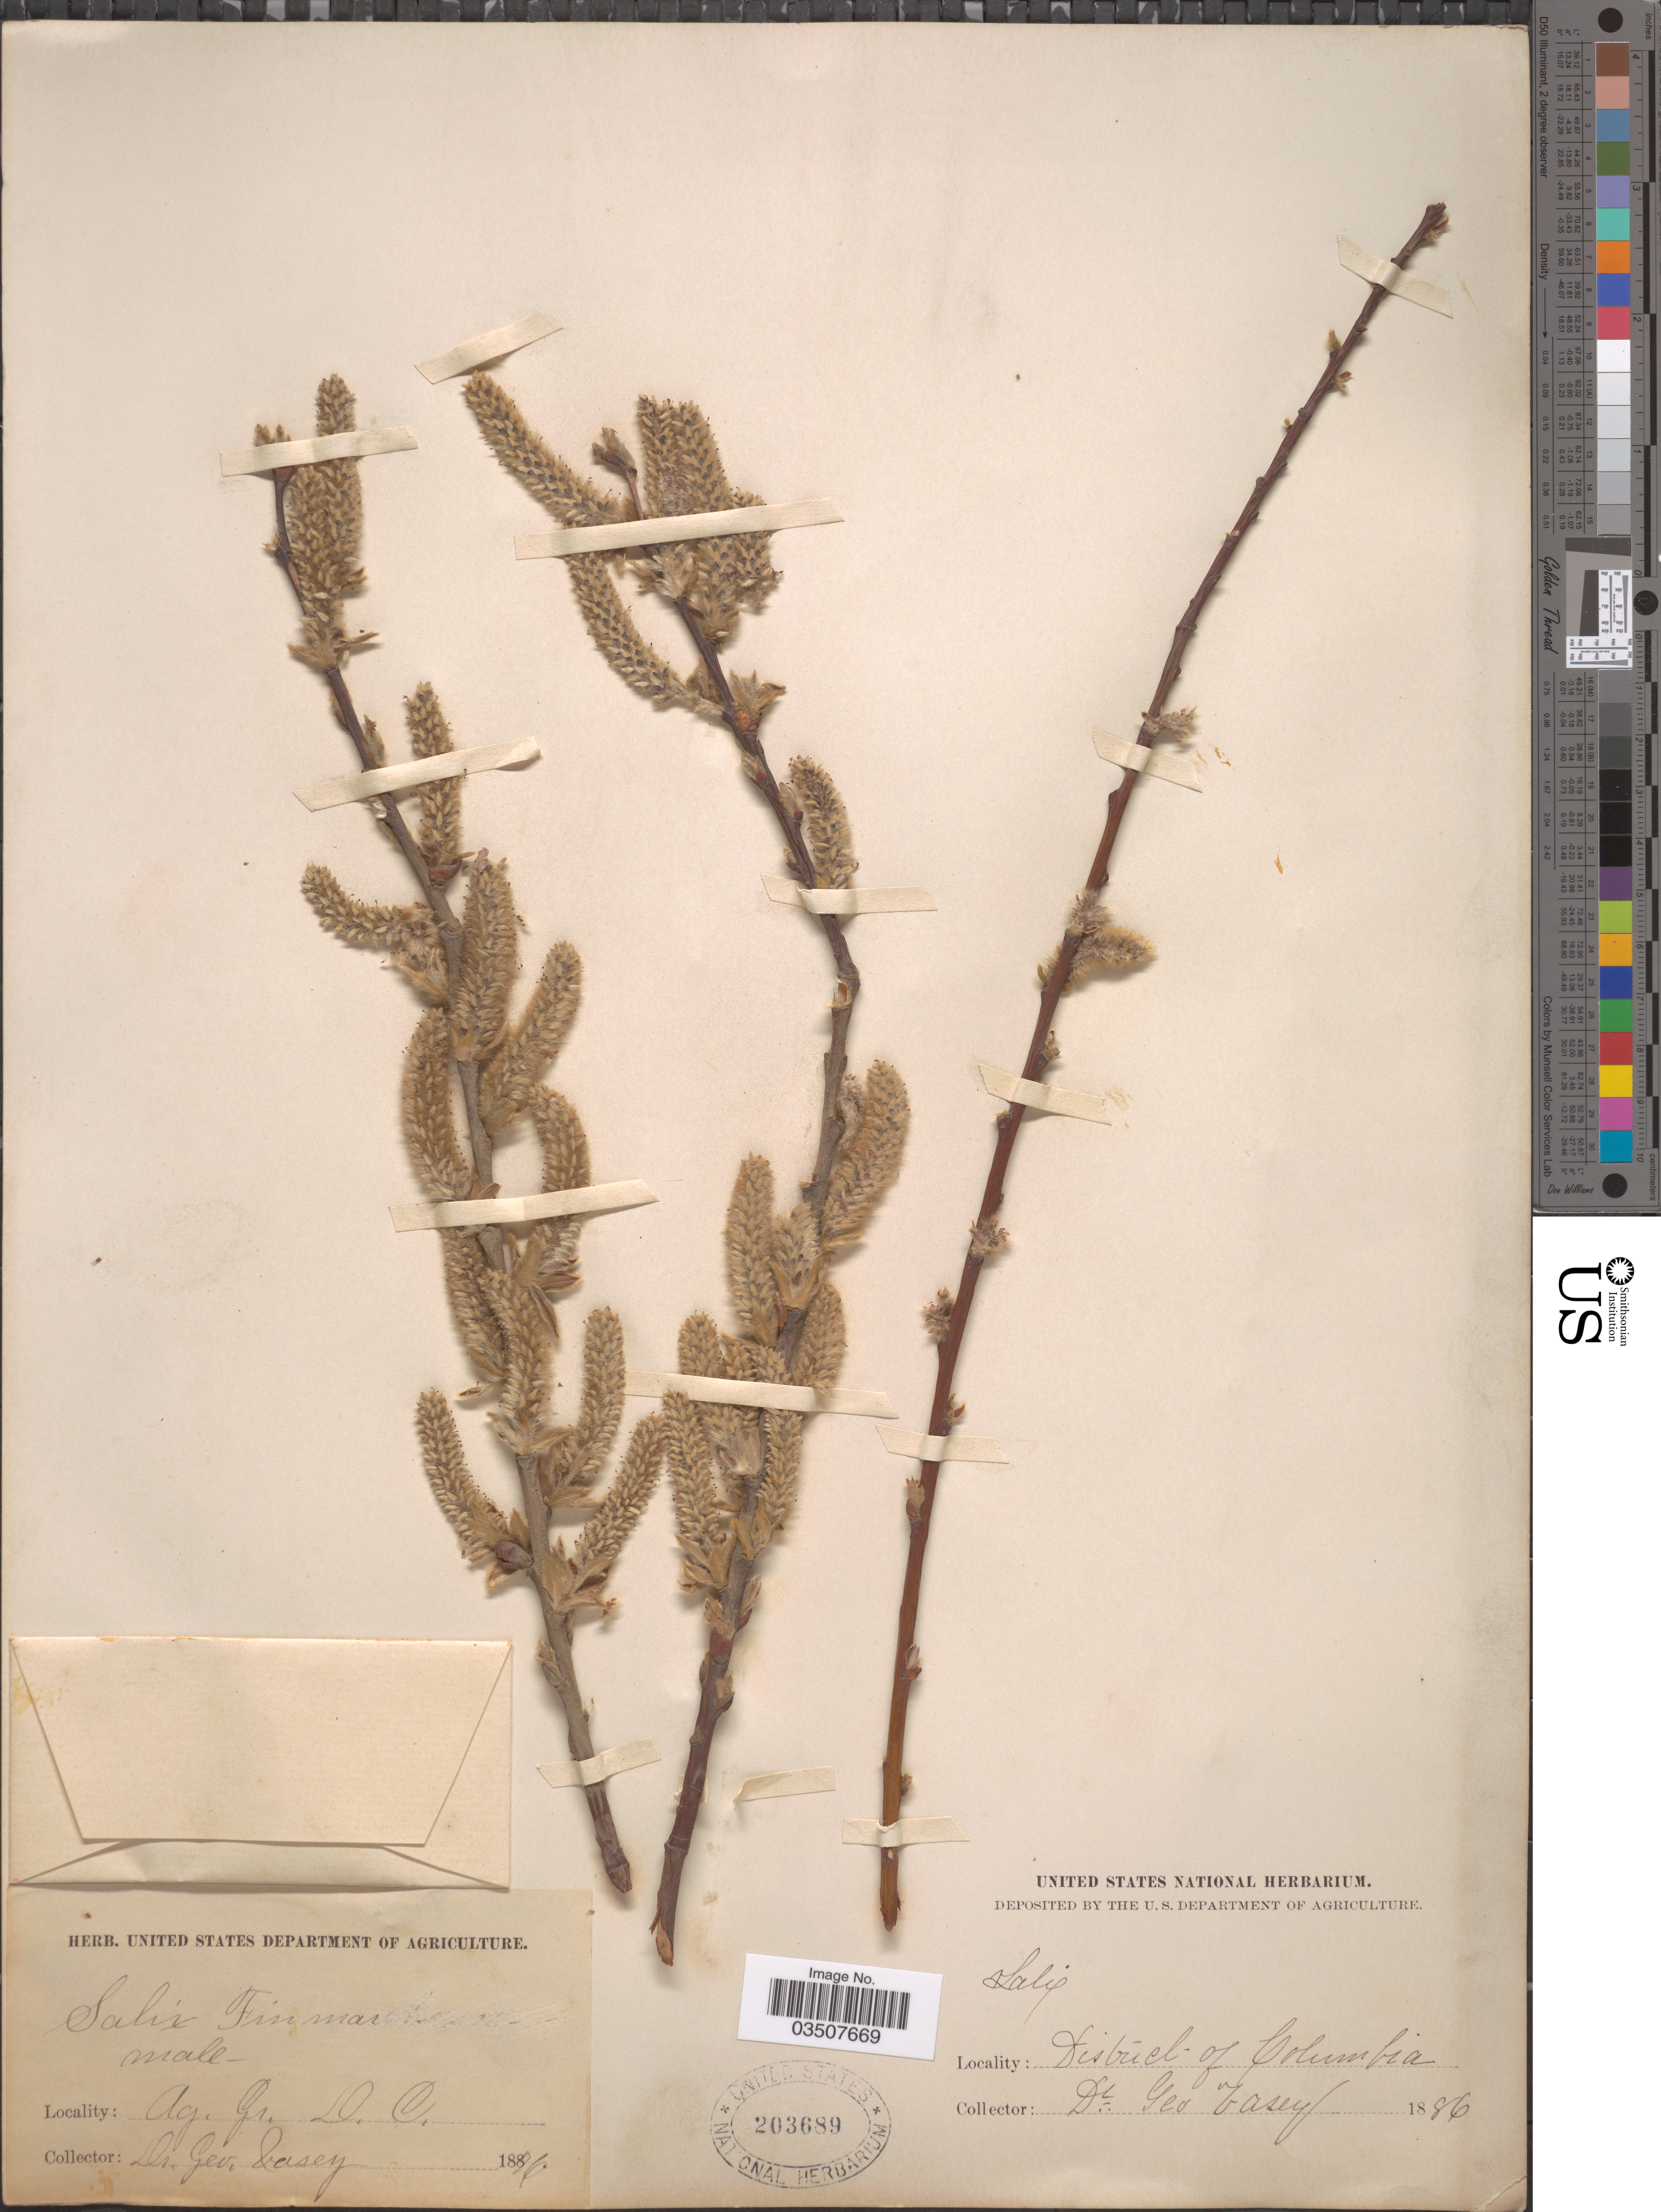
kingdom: Plantae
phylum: Tracheophyta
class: Magnoliopsida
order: Malpighiales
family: Salicaceae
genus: Salix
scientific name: Salix cardiophylla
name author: Trautv. & C.A. Mey.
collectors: G. Vasey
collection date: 1886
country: United States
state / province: District of Columbia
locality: Ag. Gr. D.C.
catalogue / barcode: US 203689